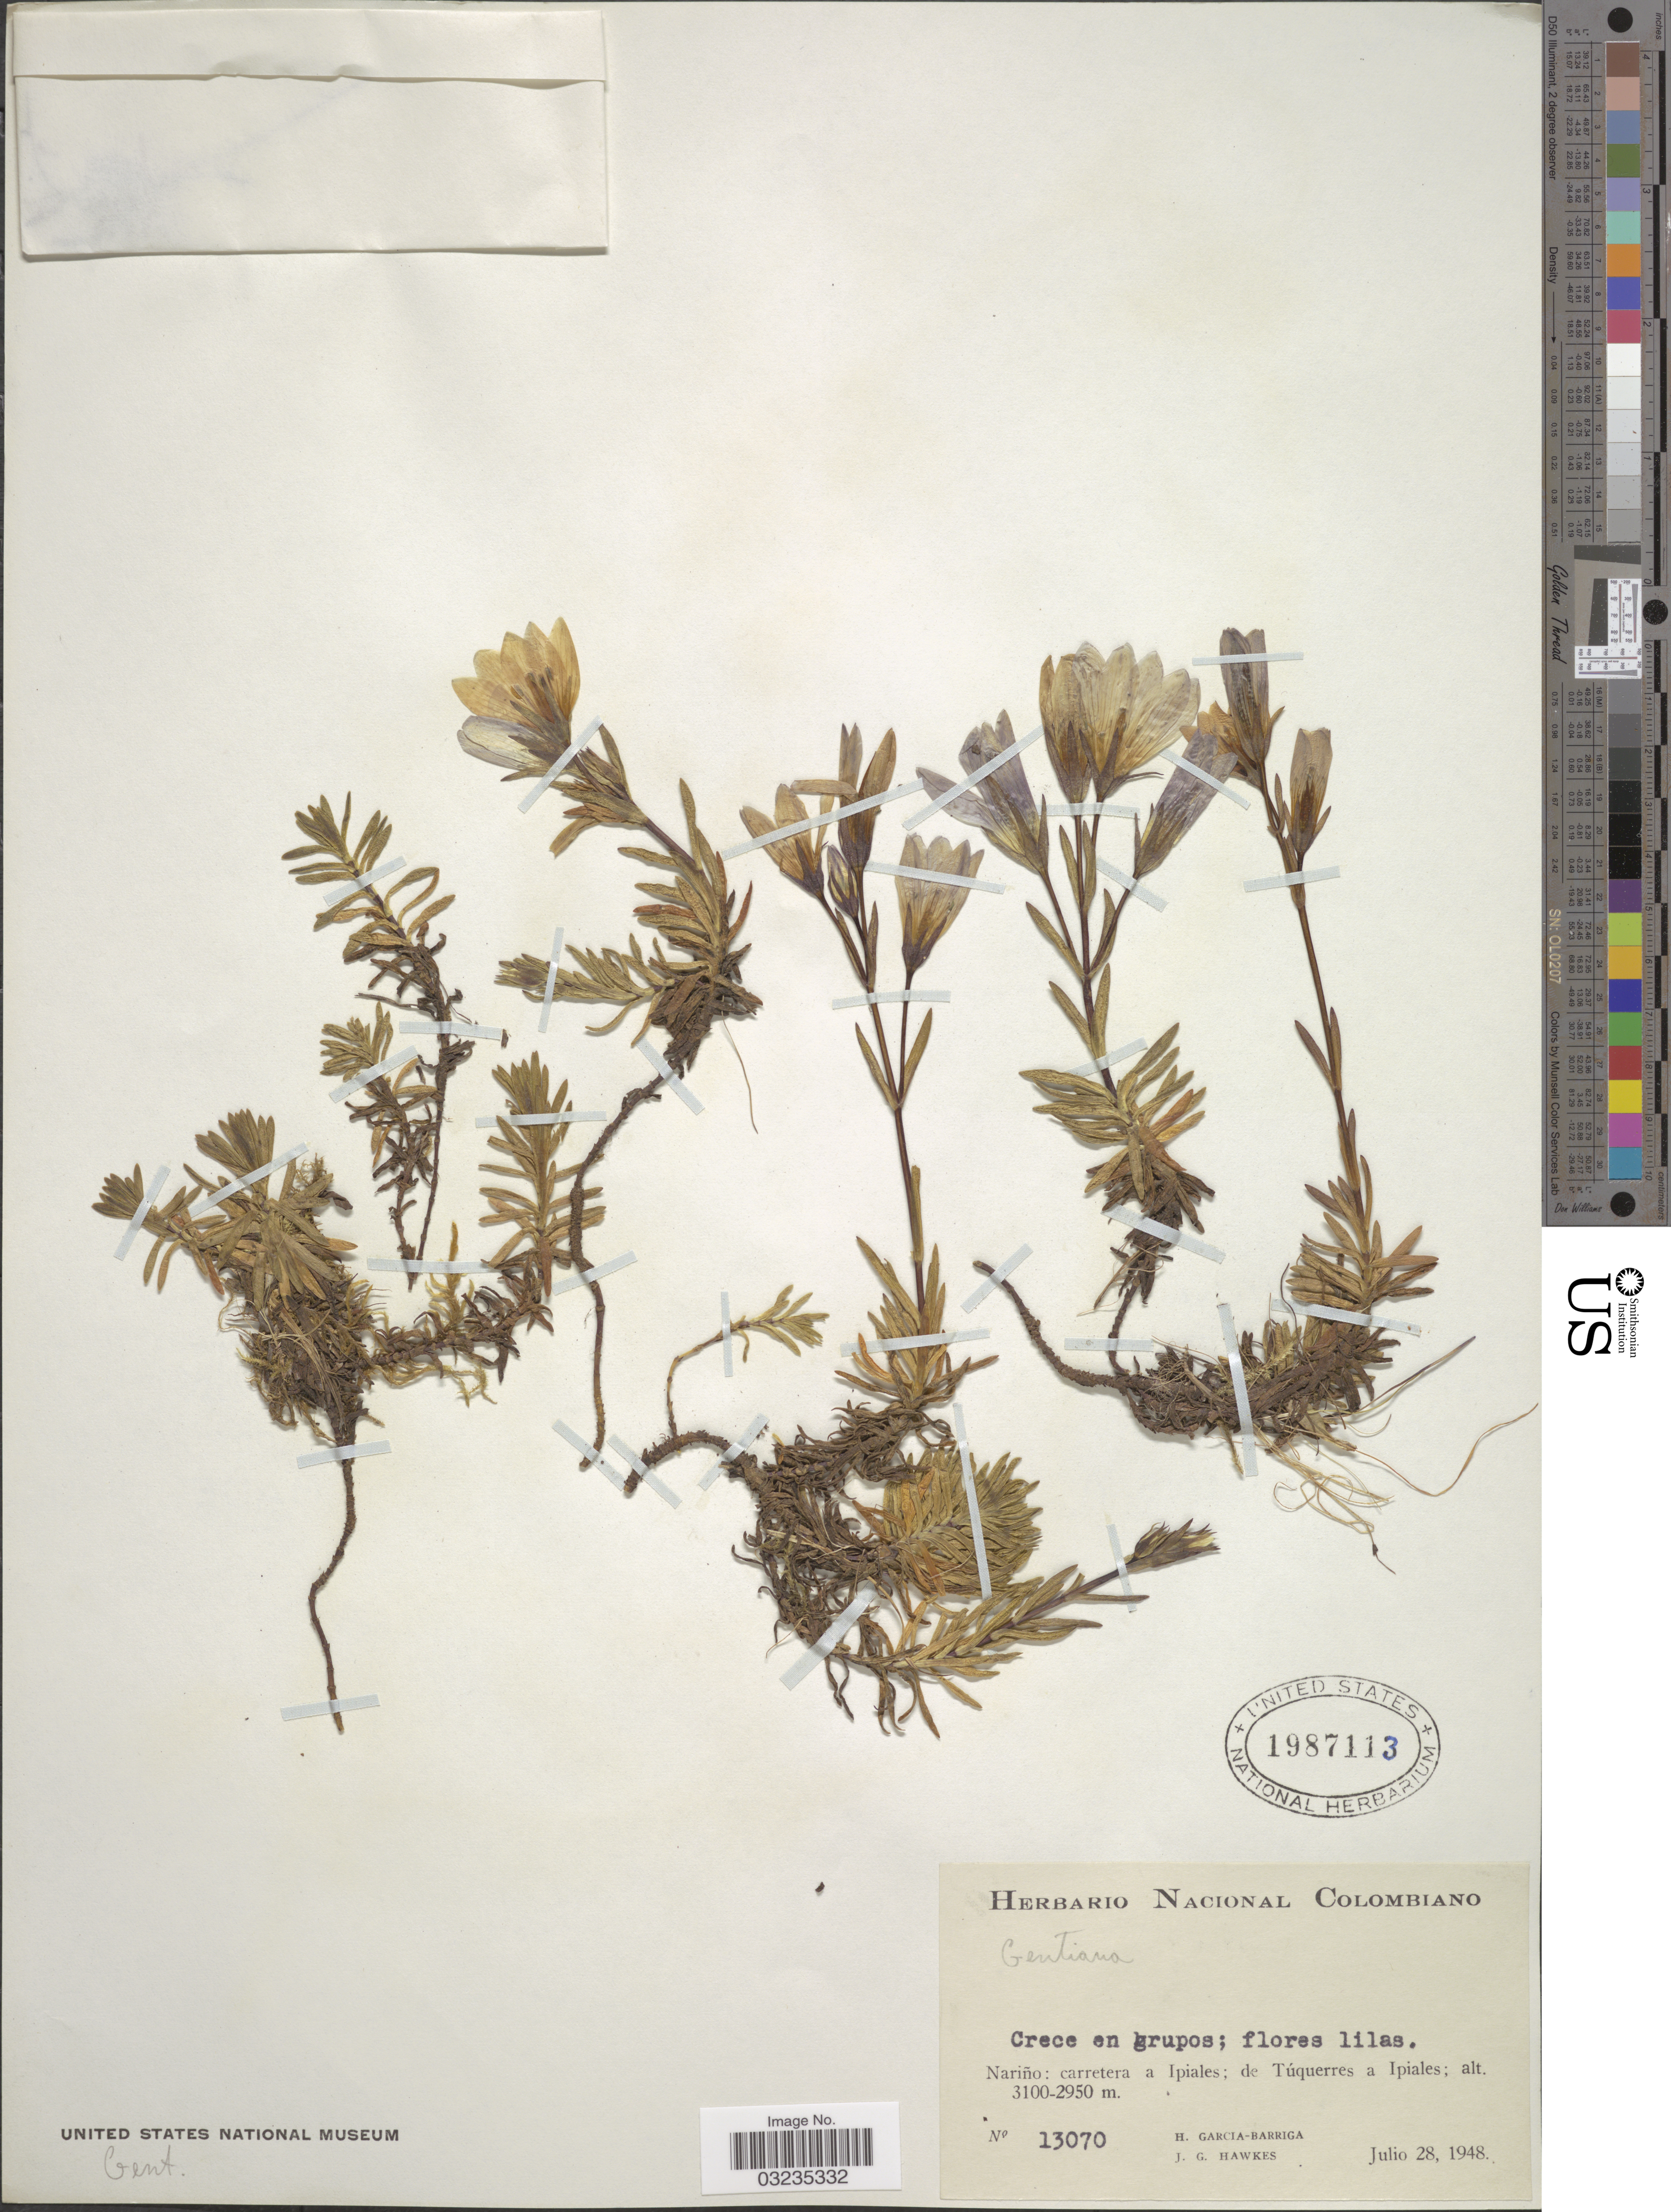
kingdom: Plantae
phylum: Tracheophyta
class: Magnoliopsida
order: Gentianales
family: Gentianaceae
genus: Gentiana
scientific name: Gentiana sp.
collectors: H. García Barriga & J. Hawkes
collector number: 13070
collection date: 1948-07-28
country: Colombia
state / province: Nariño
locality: Carretera a Ipiales; de Túquerres a Ipiales.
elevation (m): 2950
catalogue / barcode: US 1987113